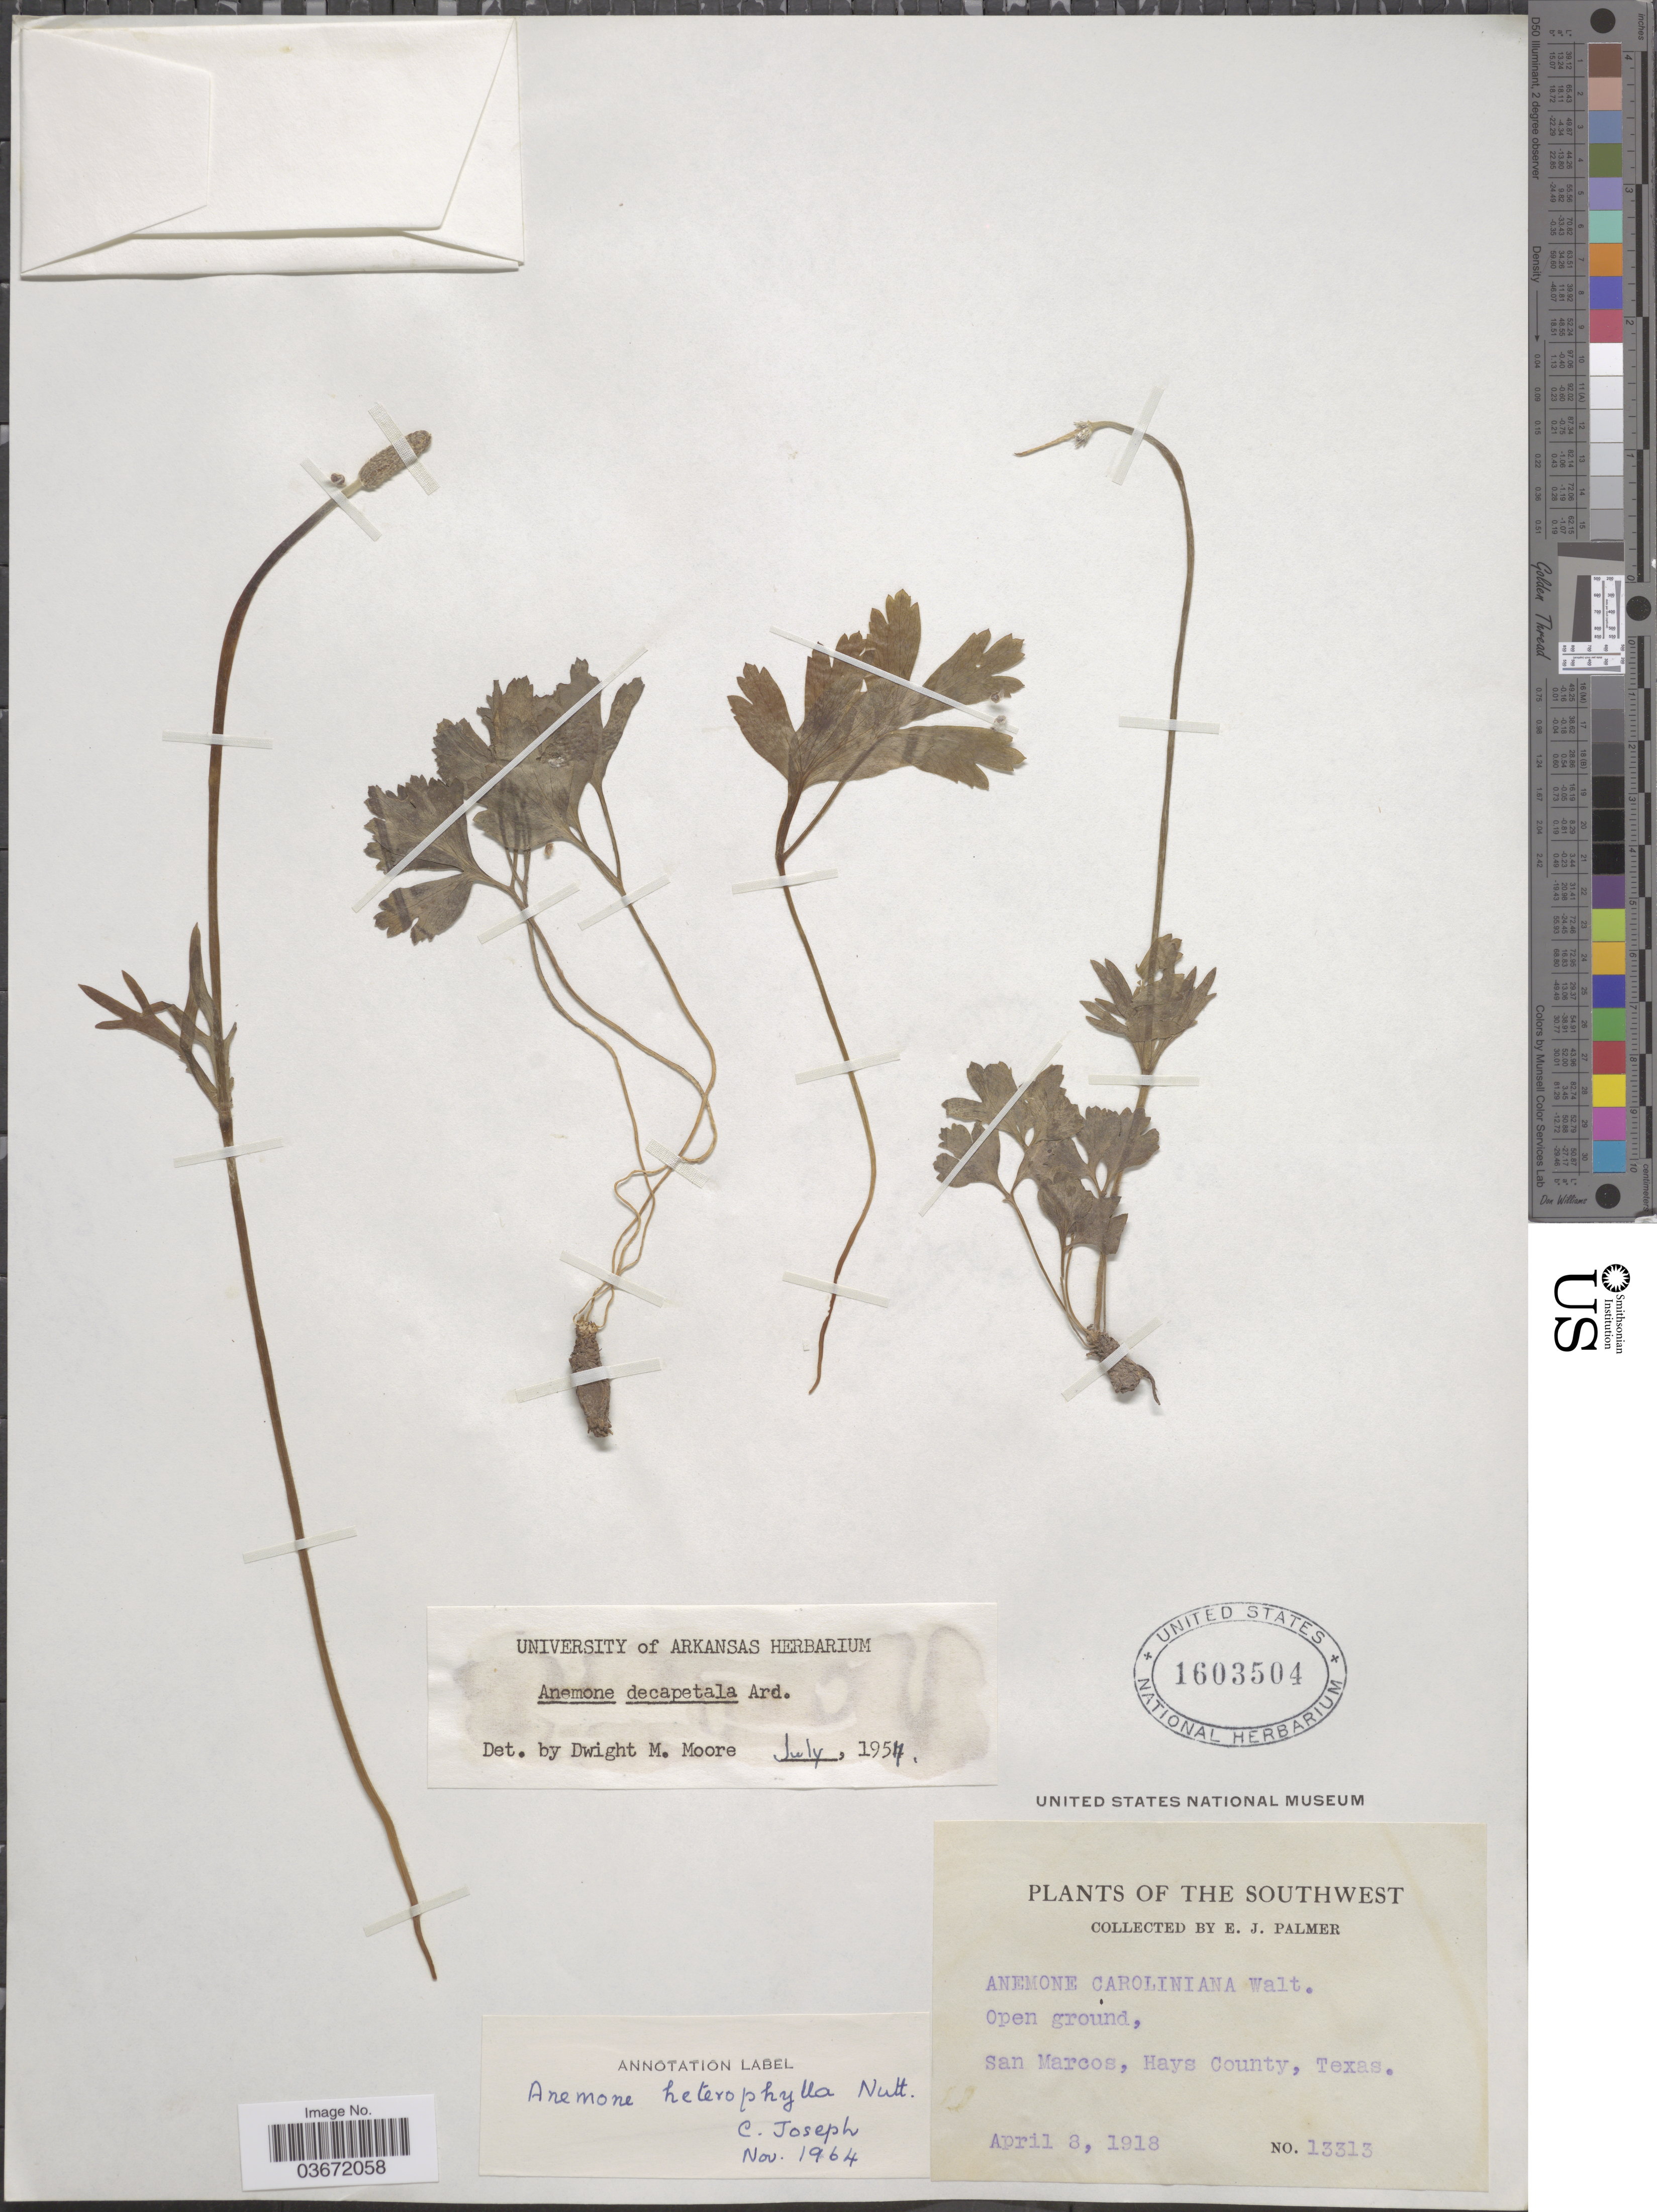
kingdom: Plantae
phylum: Tracheophyta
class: Magnoliopsida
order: Ranunculales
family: Ranunculaceae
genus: Anemone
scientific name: Anemone heterophylla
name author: Nutt. & Alph. Wood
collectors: E. J. Palmer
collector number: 13313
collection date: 1918-04-08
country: United States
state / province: Texas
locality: The Southwest. San Marcos, Hays County.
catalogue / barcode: US 1603504